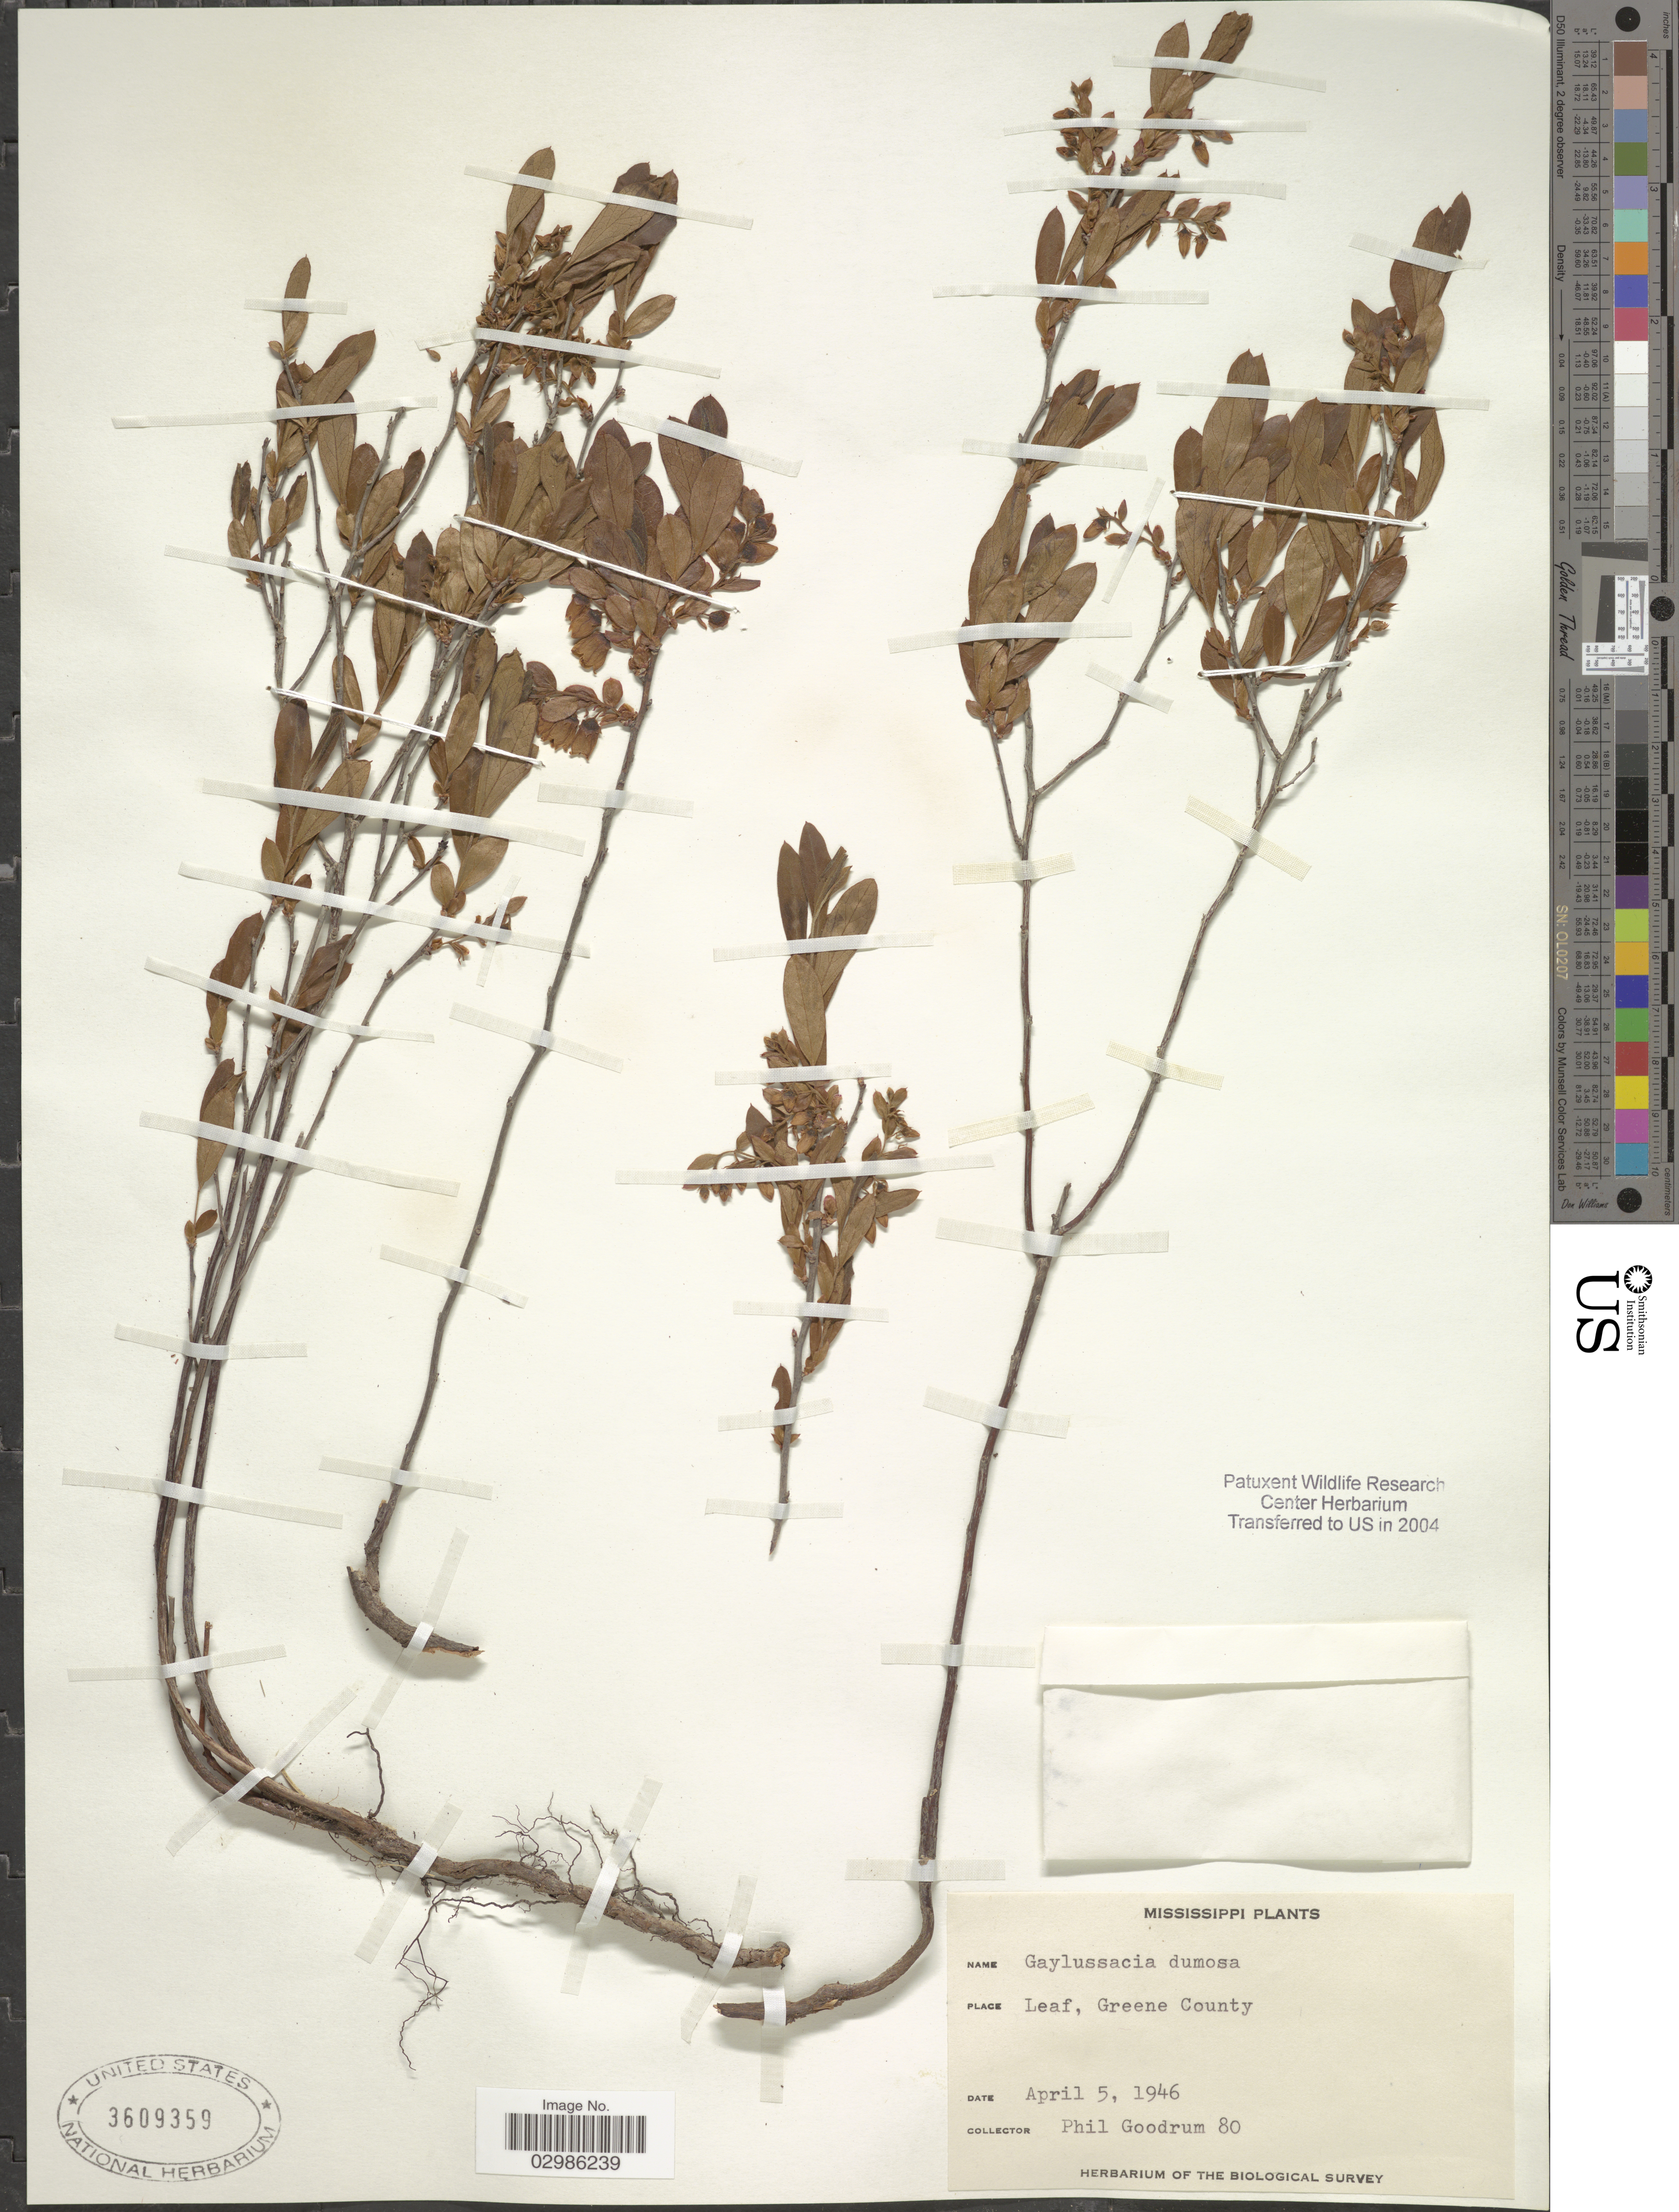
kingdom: Plantae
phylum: Tracheophyta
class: Magnoliopsida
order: Ericales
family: Ericaceae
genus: Gaylussacia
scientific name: Gaylussacia dumosa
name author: (Andrews) Torr. & A. Gray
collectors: P. Goodrum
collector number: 80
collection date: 1946-04-05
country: United States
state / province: Mississippi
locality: Leaf, Greene County.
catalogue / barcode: US 3609359